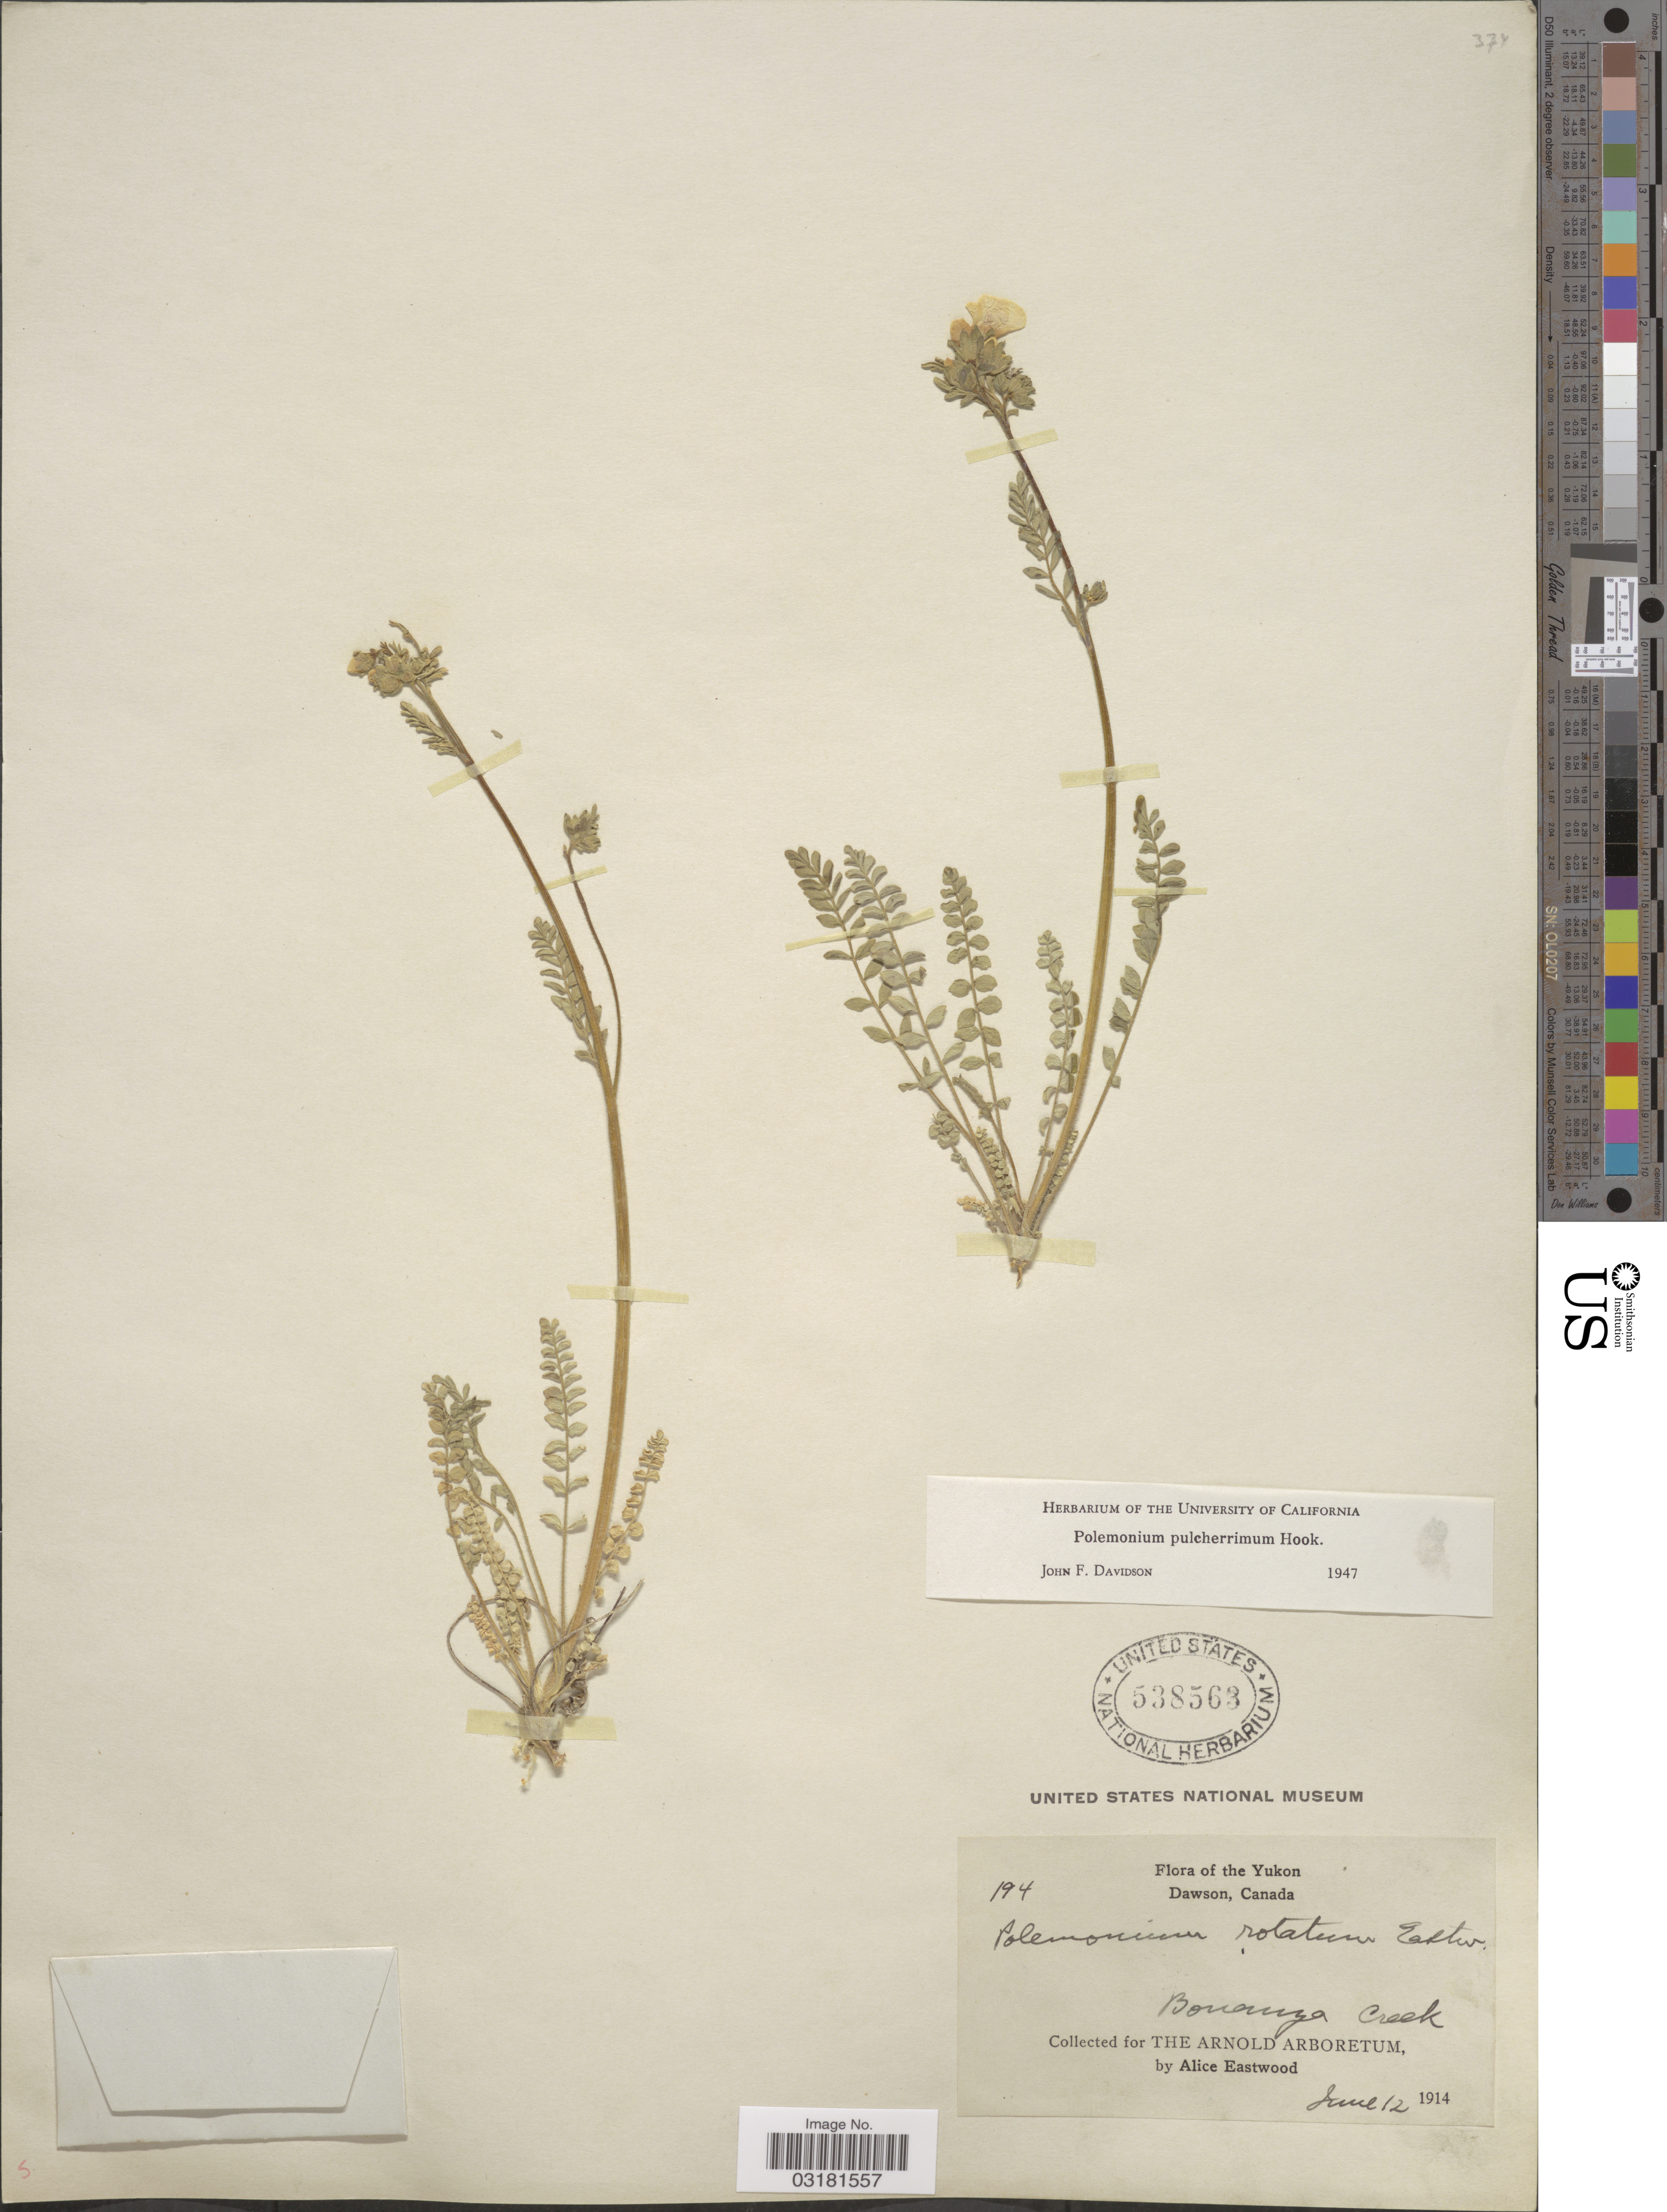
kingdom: Plantae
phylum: Tracheophyta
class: Magnoliopsida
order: Ericales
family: Polemoniaceae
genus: Polemonium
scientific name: Polemonium pulcherrimum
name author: Hook.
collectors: A. Eastwood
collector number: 194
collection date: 1914-06-12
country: Canada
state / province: Yukon Territory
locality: The Yukon, Dawson, Bonanza Creek.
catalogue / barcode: US 538563